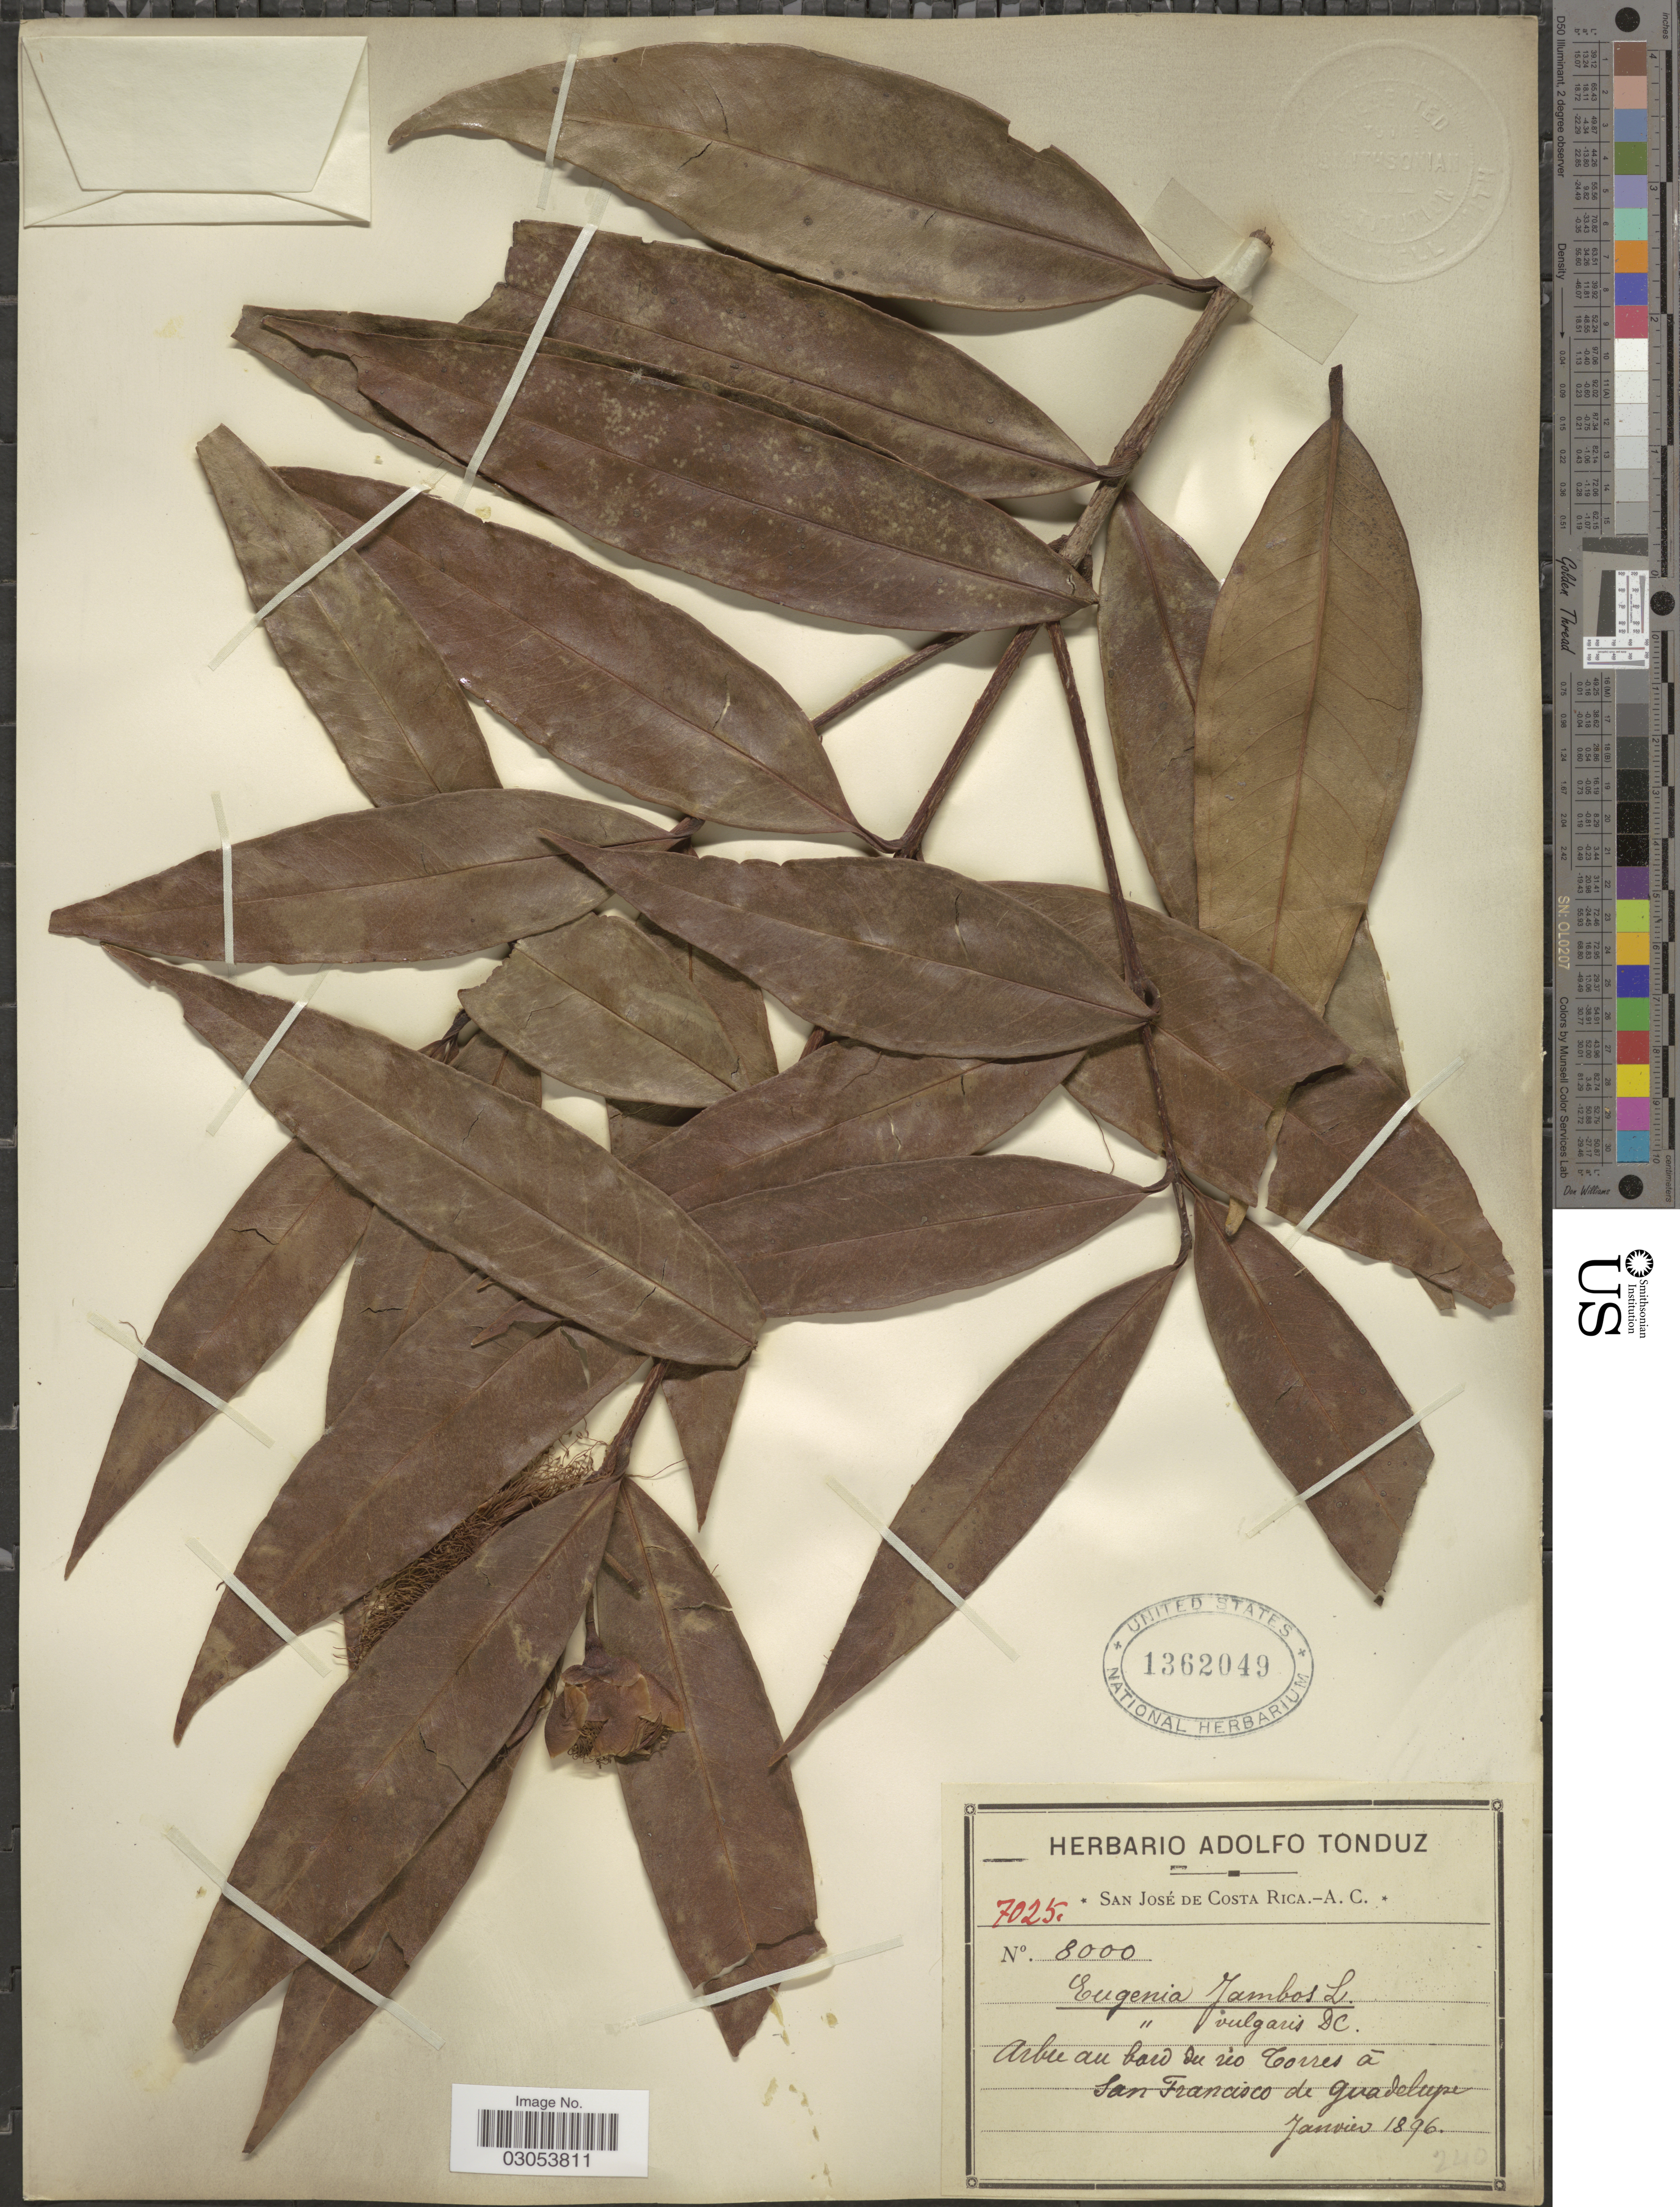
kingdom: Plantae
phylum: Tracheophyta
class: Magnoliopsida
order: Myrtales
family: Myrtaceae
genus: Syzygium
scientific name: Syzygium jambos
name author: (L.) Alston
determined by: Strong, Mark T., (BOT), Smithsonian Institution - National Museum of Natural History (UNITED STATES)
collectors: ex Herb. Adolfo Tonduz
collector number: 8000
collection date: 1896-01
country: Costa Rica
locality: Arbre au bord du rio Torres á San Francisco de Guadelupe.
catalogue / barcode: US 1362049